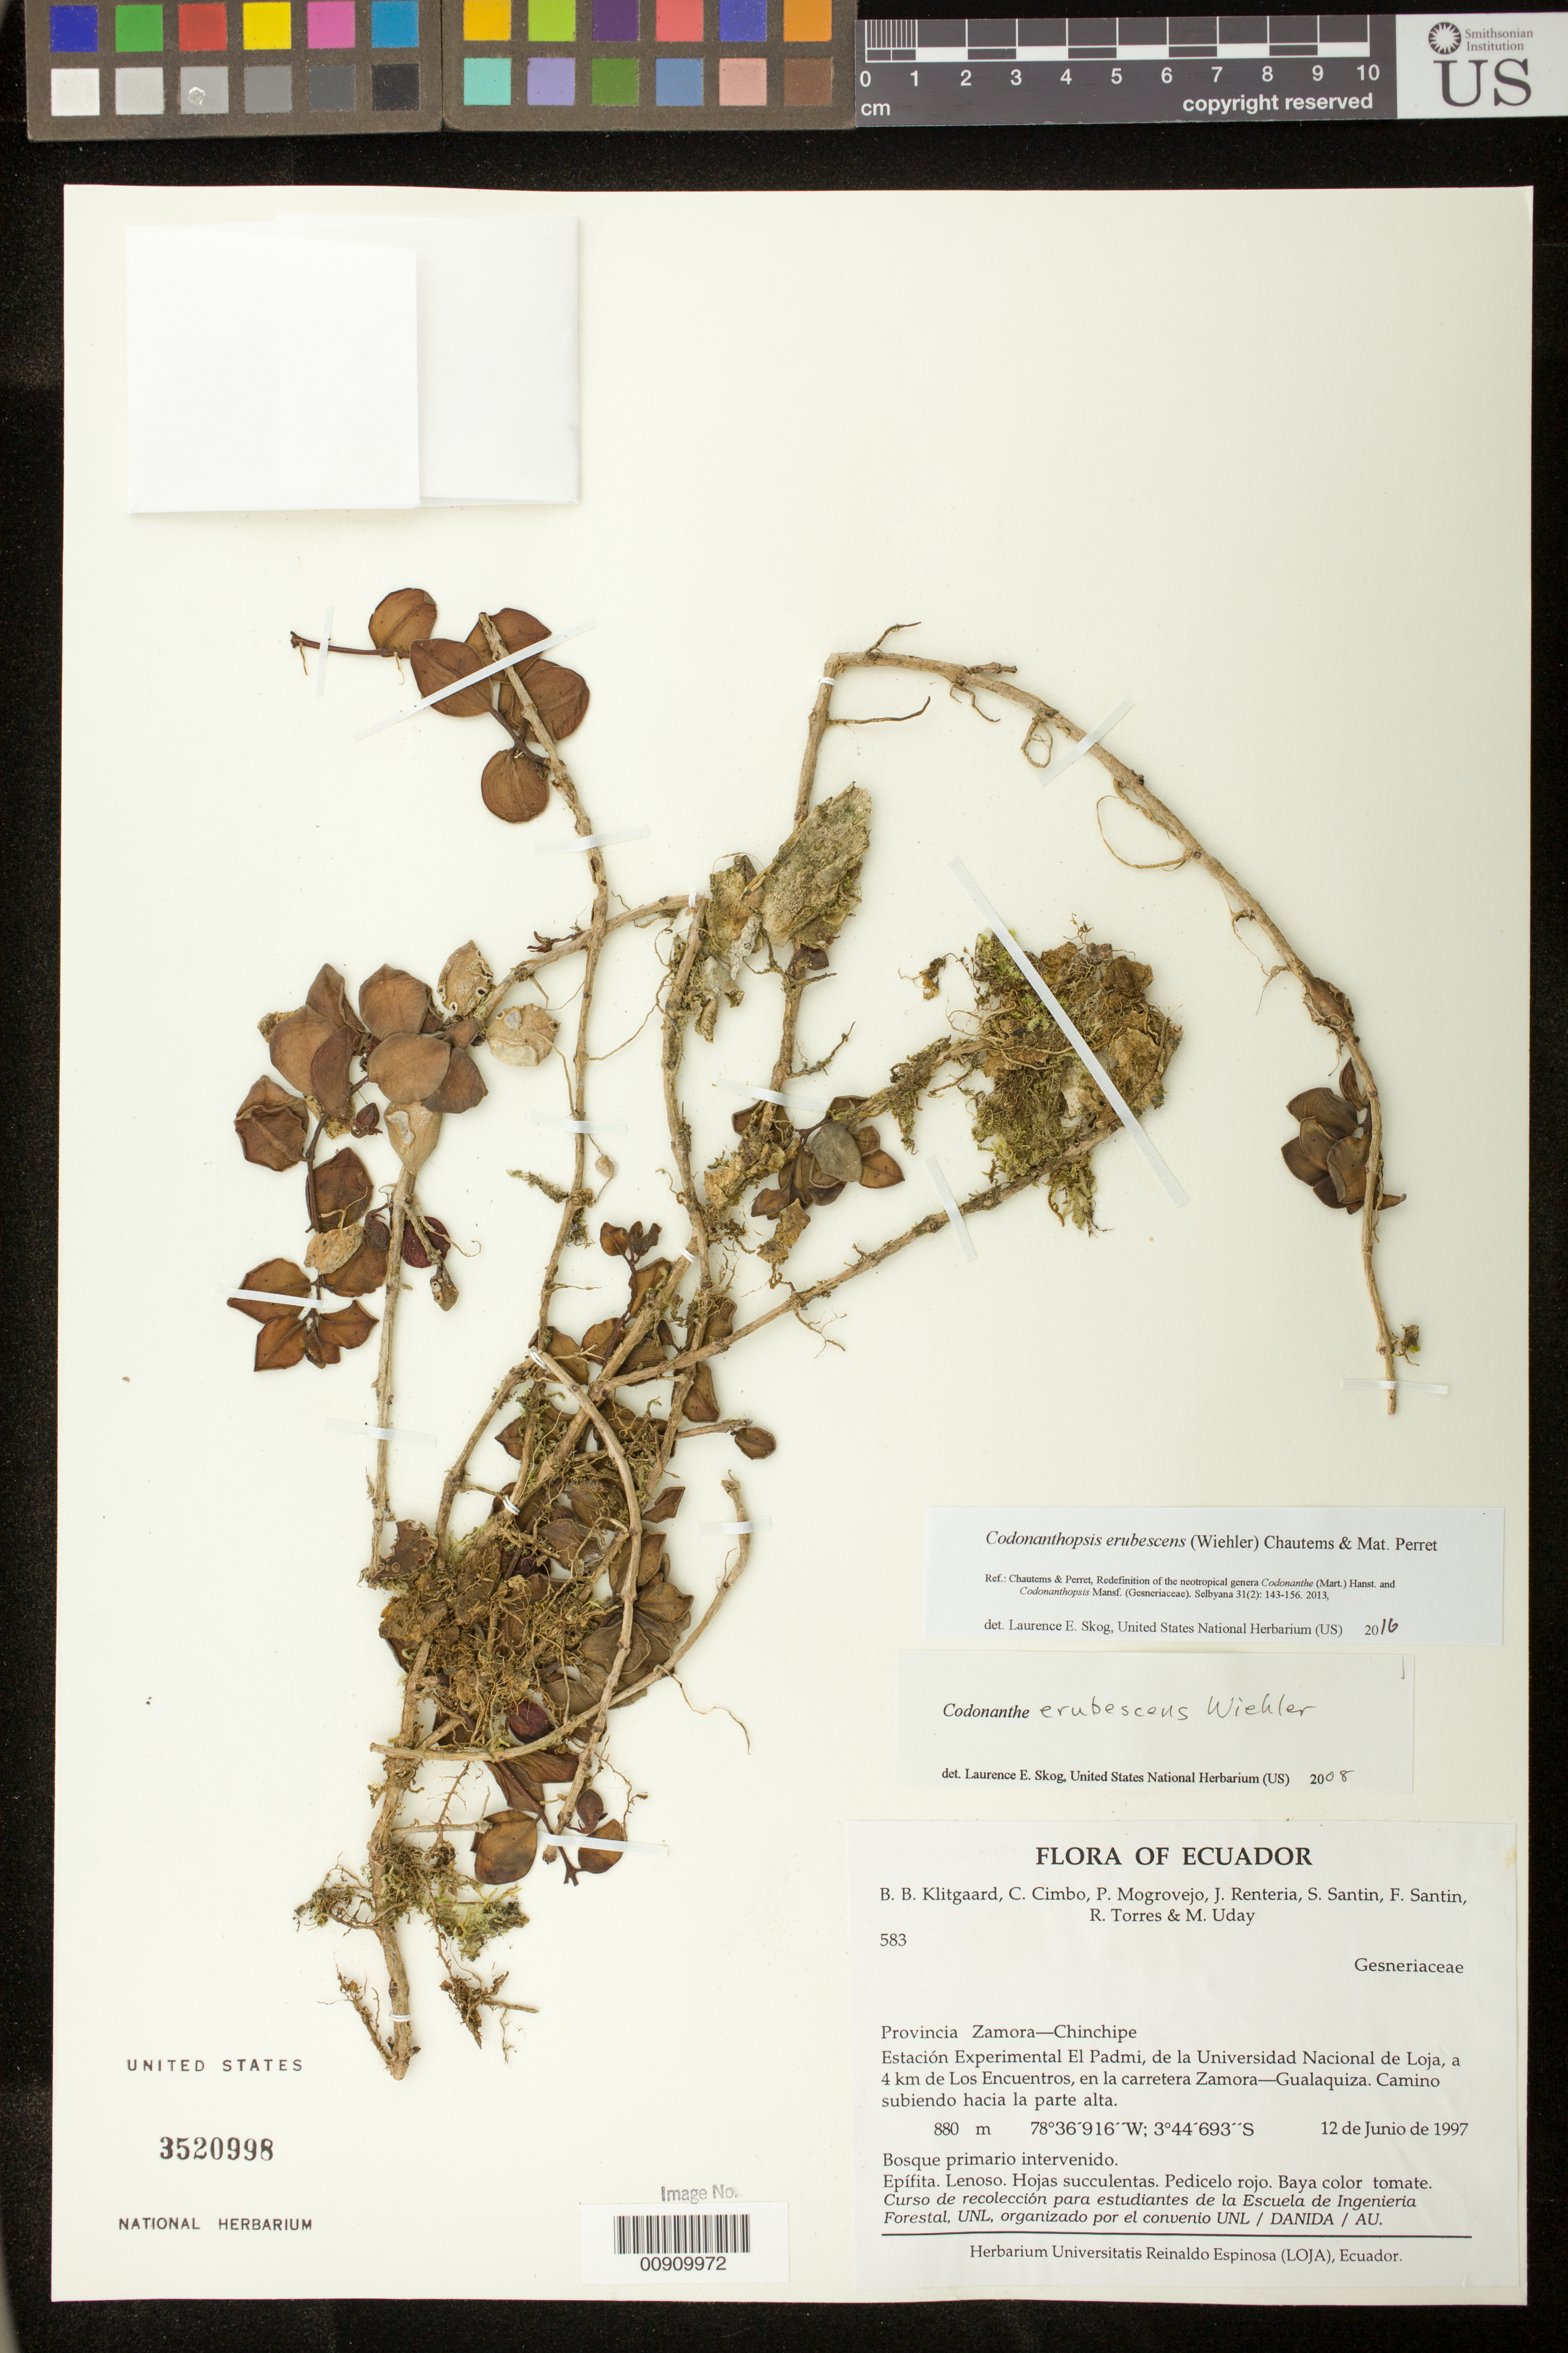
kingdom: Plantae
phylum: Tracheophyta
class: Magnoliopsida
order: Lamiales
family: Gesneriaceae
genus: Codonanthopsis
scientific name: Codonanthopsis erubescens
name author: (Wiehler) Chautems & Mat.Perret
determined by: Skog, Laurence E.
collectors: B. B. Klitgaard & et al.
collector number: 583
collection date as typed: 12 Jun 1997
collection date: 1997-06-12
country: Ecuador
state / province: Zamora-Chinchipe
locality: Estación Experimental El Padmi, de la Universidad Nacional de Loja, a 4 km de Los Encuentros, en la carretera Zamora-Gualaquiza. Camino subiendo hacia la parte alta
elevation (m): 880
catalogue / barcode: US 3520998